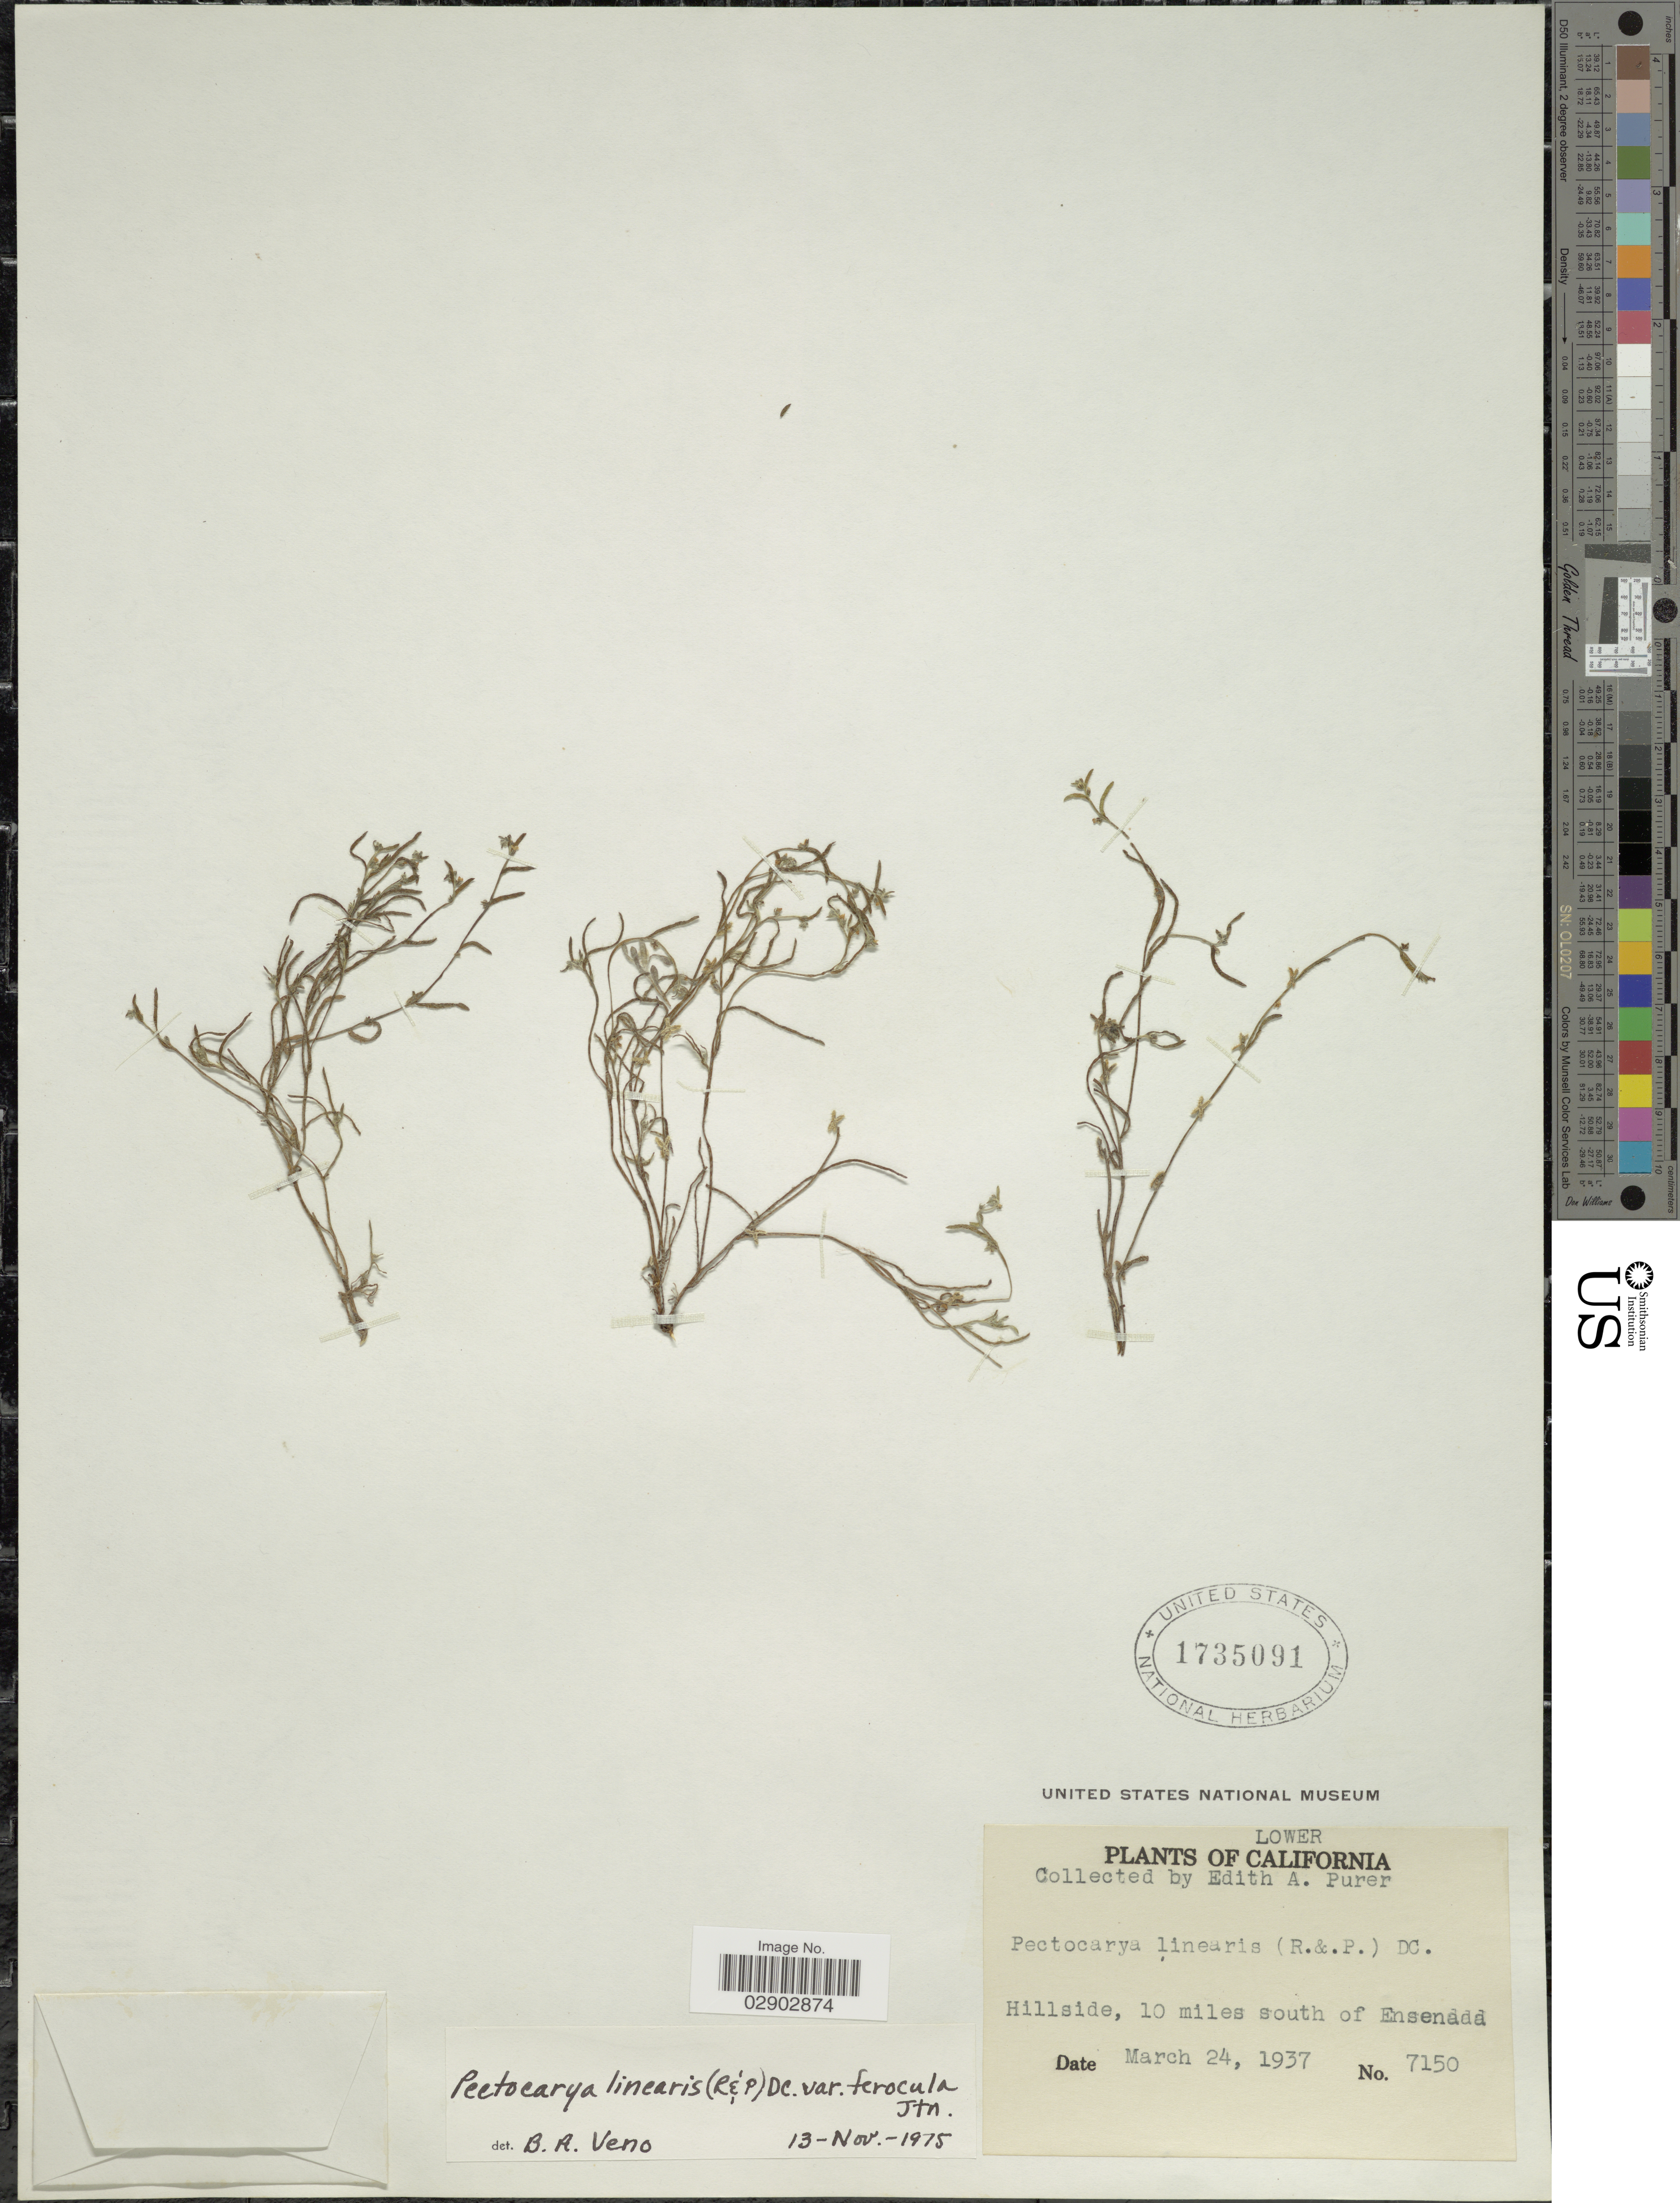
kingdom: Plantae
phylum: Tracheophyta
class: Magnoliopsida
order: Boraginales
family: Boraginaceae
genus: Pectocarya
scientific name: Pectocarya linearis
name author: (Ruiz & Pav.) DC.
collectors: E. Purer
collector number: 7150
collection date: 1937-03-24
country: Mexico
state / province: Baja California Norte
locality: Lower California. Hillside, 10 miles south of Ensenada.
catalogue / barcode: US 1735091